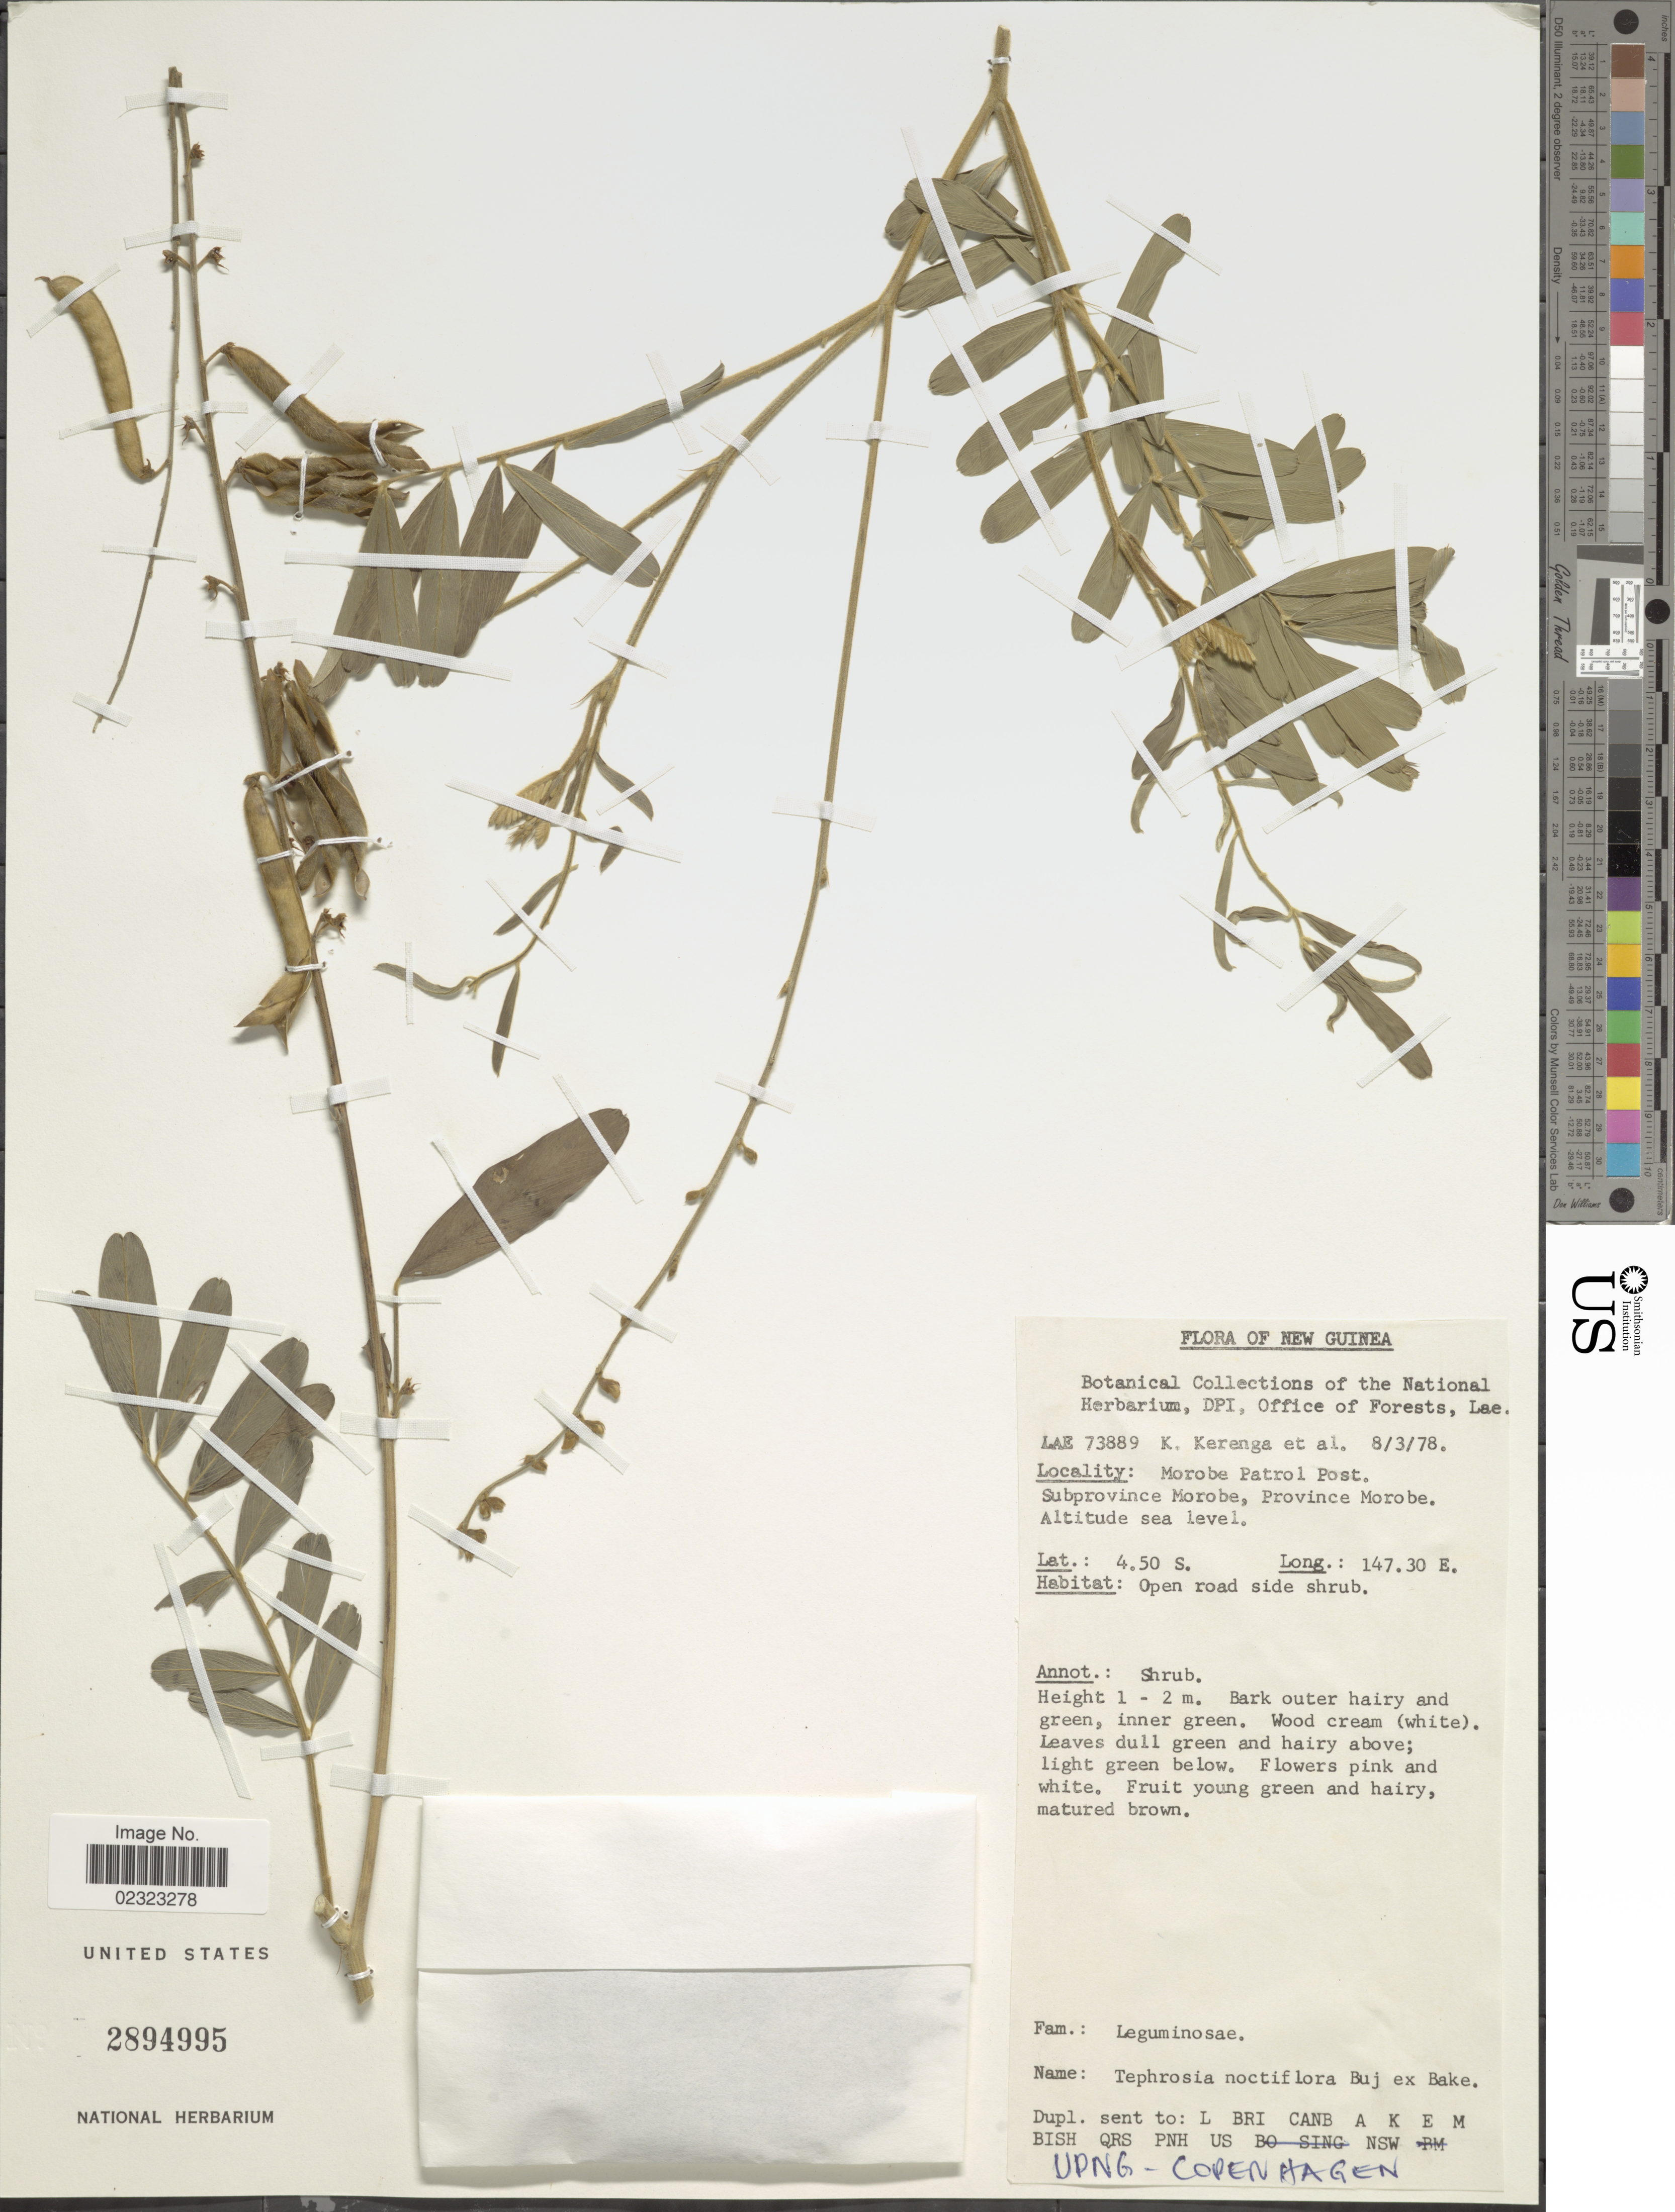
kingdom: Plantae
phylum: Tracheophyta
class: Magnoliopsida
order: Fabales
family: Fabaceae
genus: Tephrosia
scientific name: Tephrosia noctiflora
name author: Bojer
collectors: K. Kerenga & et al.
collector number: LAE 73889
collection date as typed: Transcribed d/m/y: 8/3/78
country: Papua New Guinea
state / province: Morobe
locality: Morobe Patrol Post, Subprovince Morobe, open road side shrub.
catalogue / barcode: US 2894995